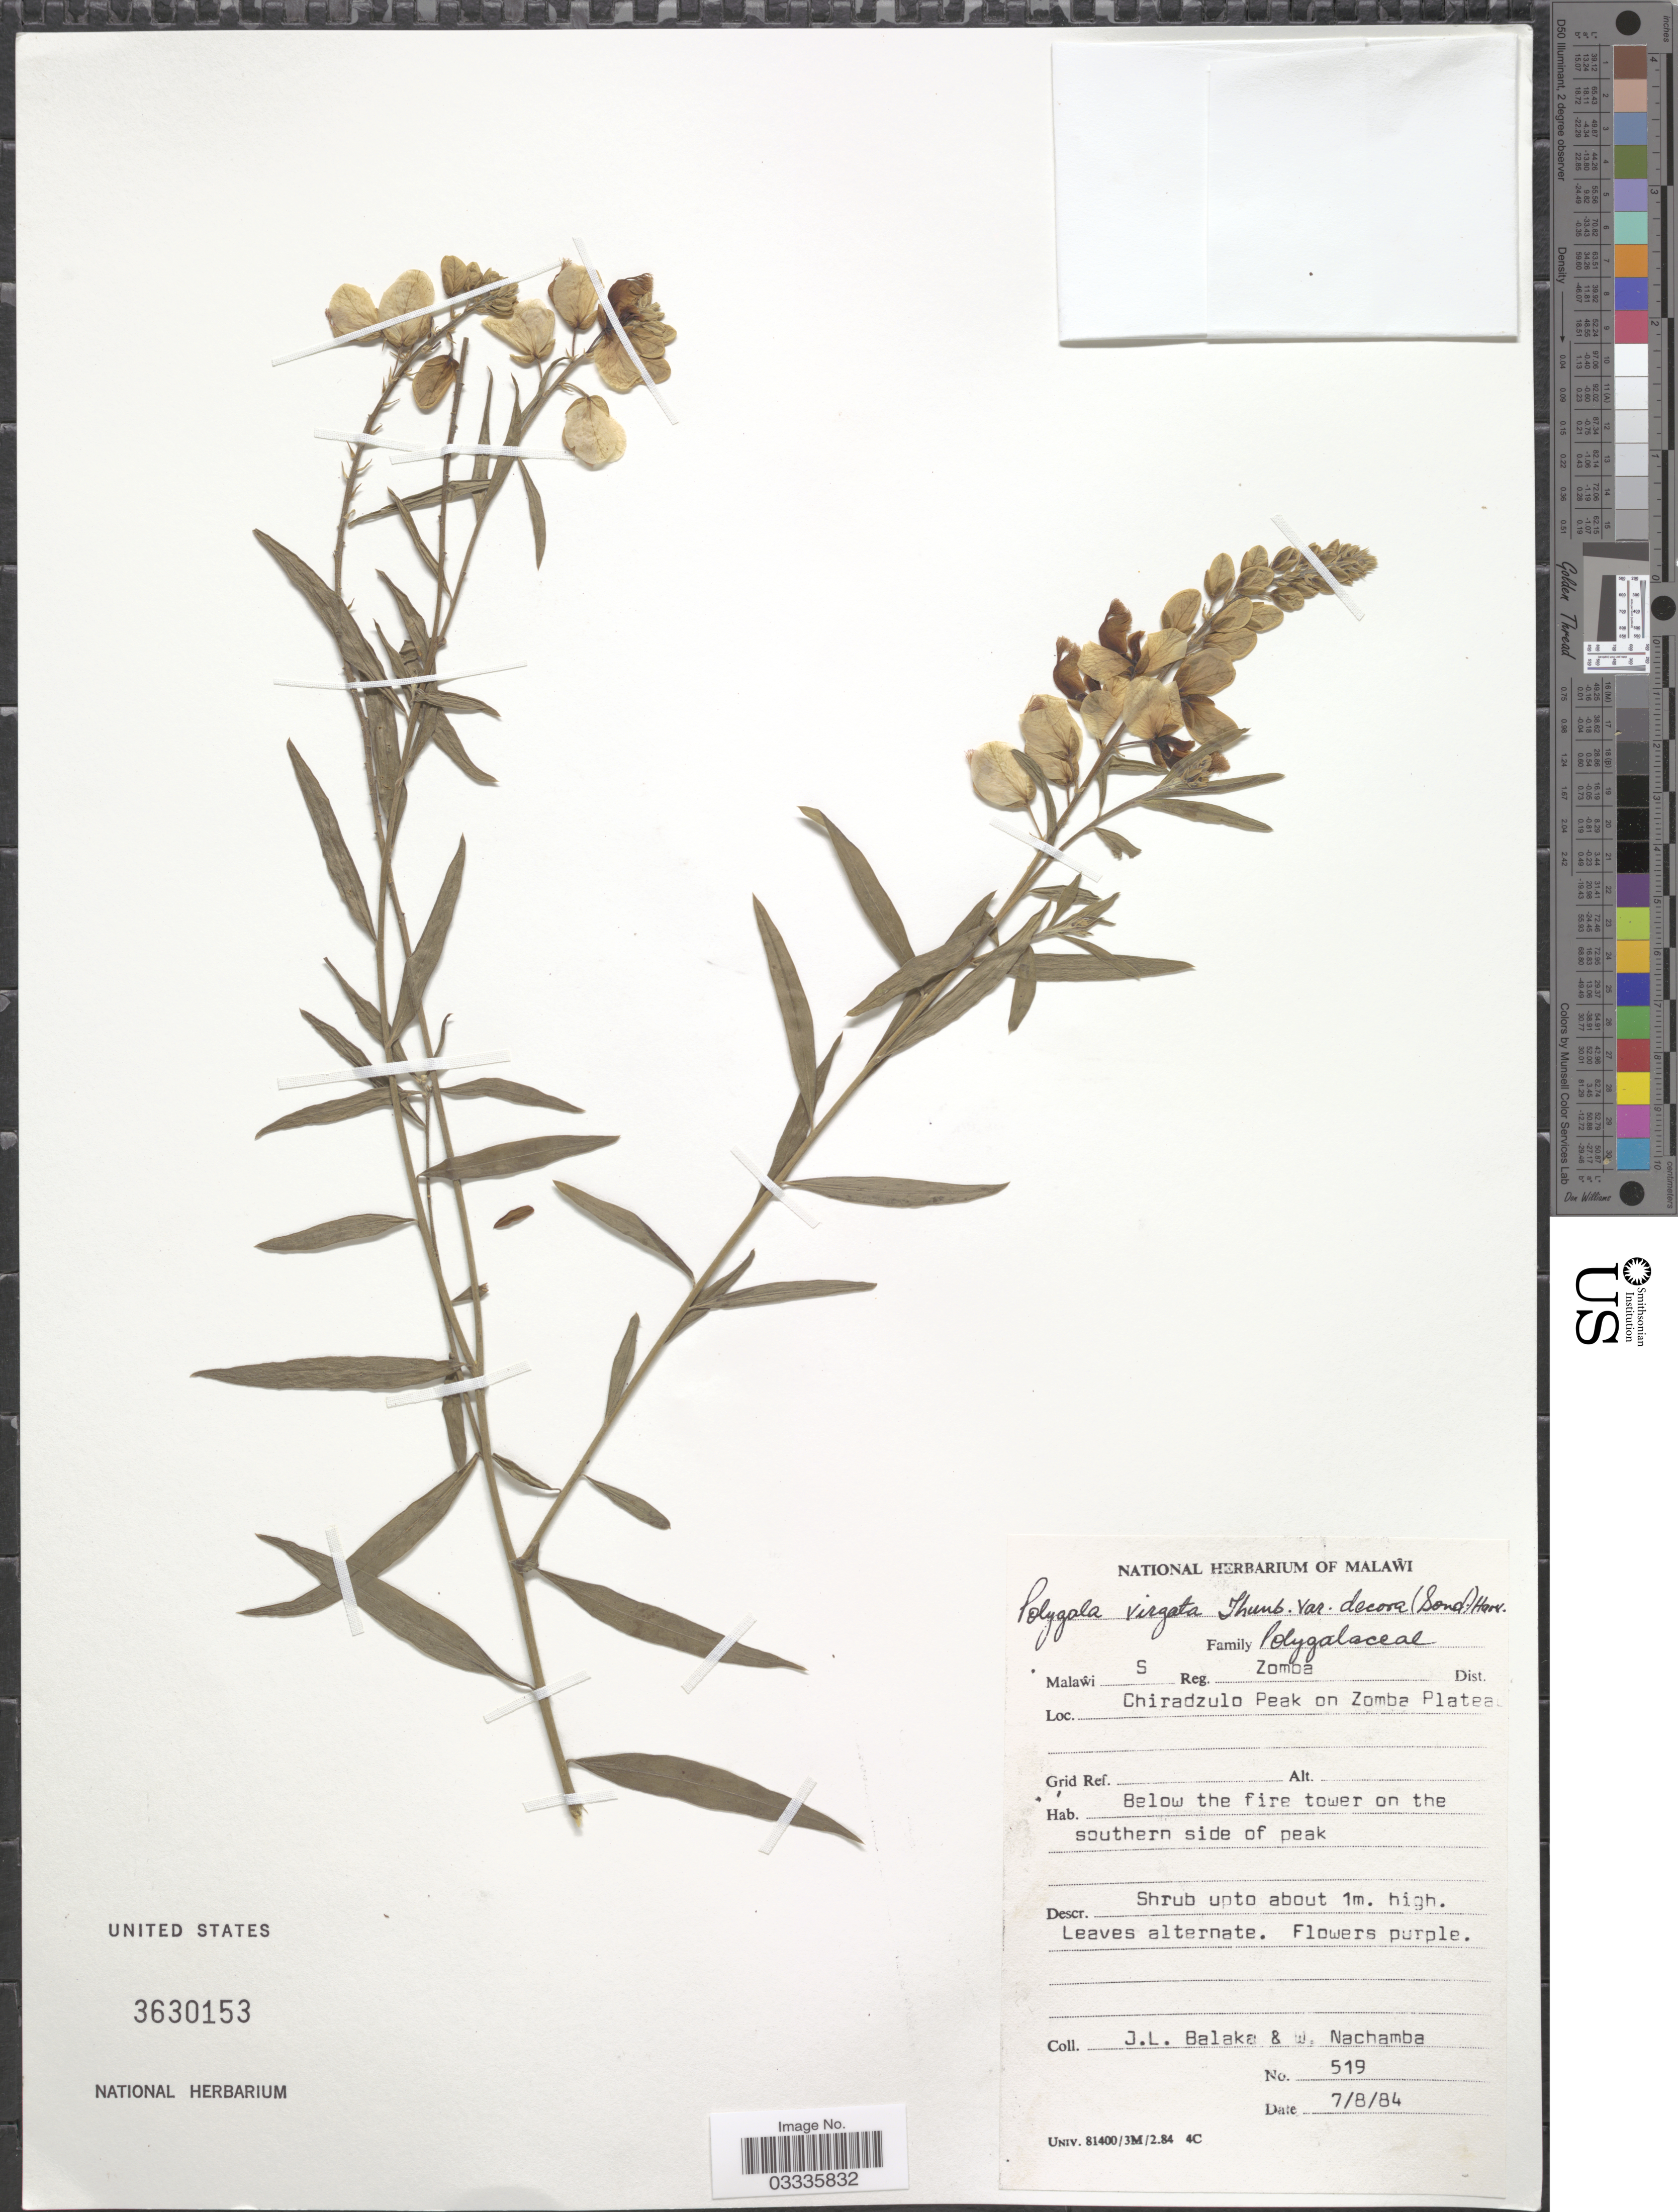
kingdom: Plantae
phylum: Tracheophyta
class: Magnoliopsida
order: Fabales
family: Polygalaceae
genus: Polygala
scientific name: Polygala virgata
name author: Thunb.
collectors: J. Balaka & W. Nachamba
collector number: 519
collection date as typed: Transcribed d/m/y: 7/8/84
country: Malawi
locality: S Reg. Zomba Dist. Chiradzulo Peak on Zomba Plateau. Below the fire tower on the southern side of peak.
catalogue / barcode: US 3630153